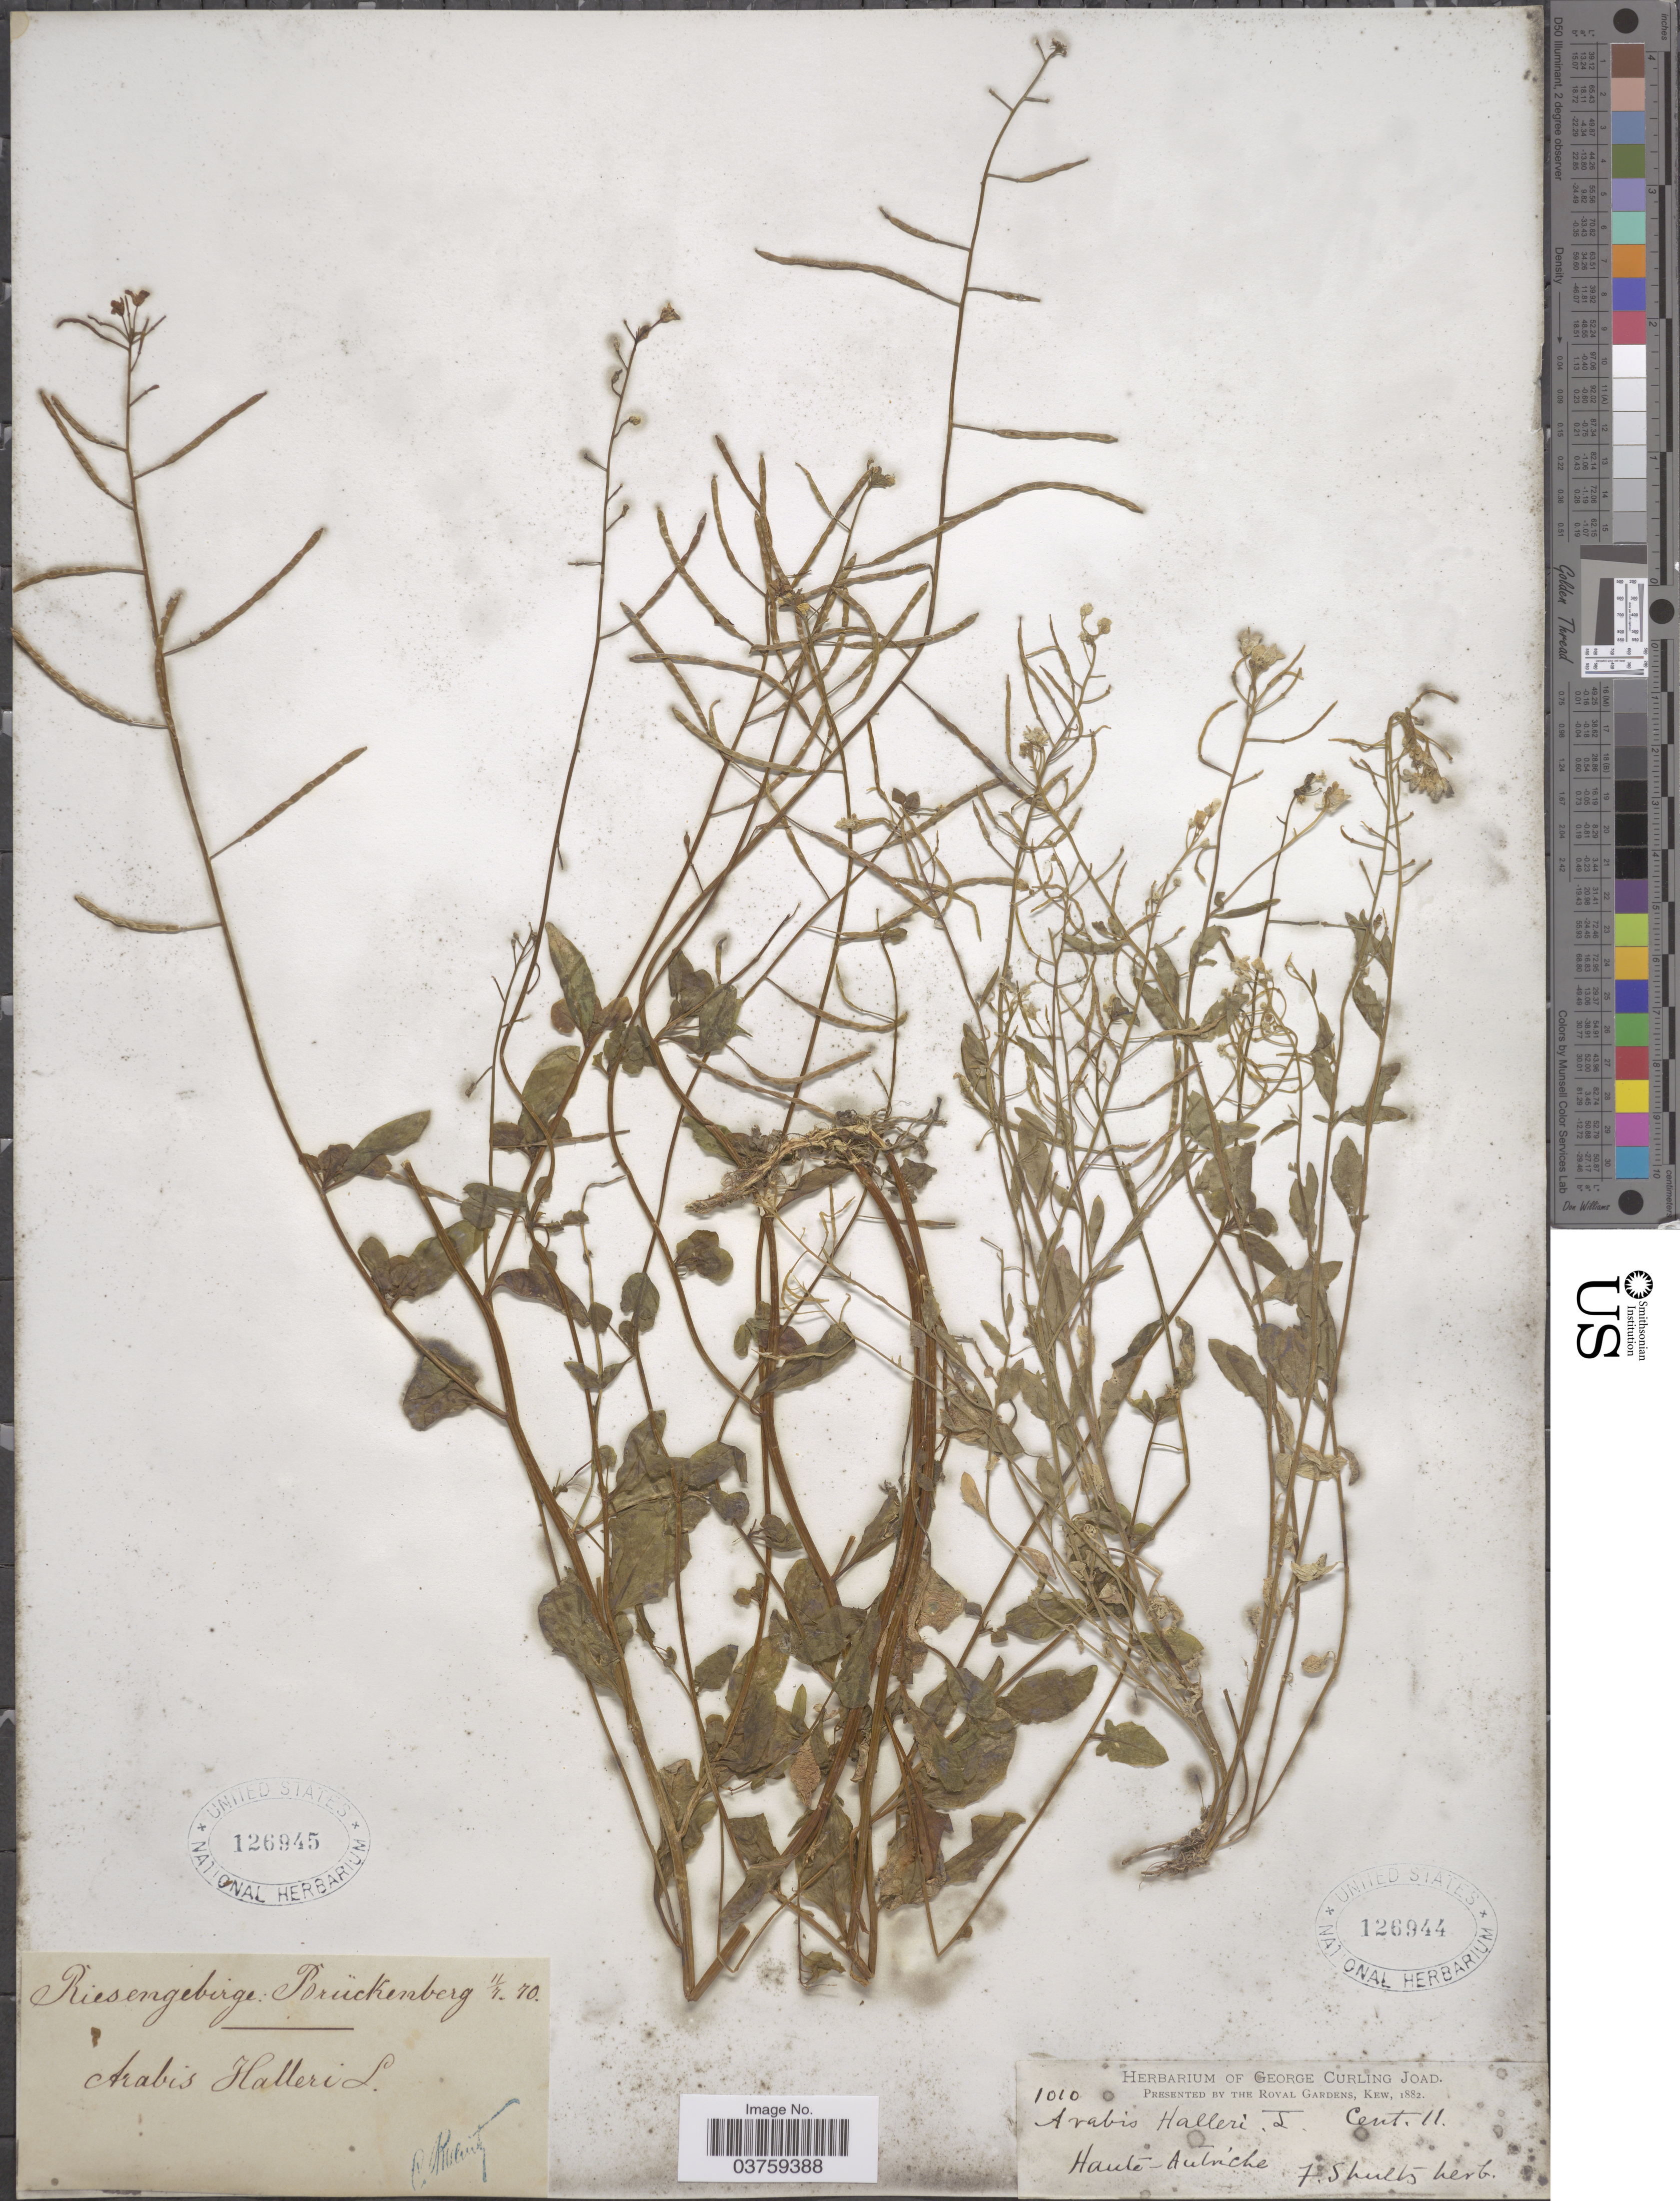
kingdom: Plantae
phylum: Tracheophyta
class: Magnoliopsida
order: Brassicales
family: Brassicaceae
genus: Arabis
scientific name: Arabis halleri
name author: L.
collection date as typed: Transcribed d/m/y: 11/7/70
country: Poland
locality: Riesengebirge: Brückenberg.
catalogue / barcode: US 126945-2